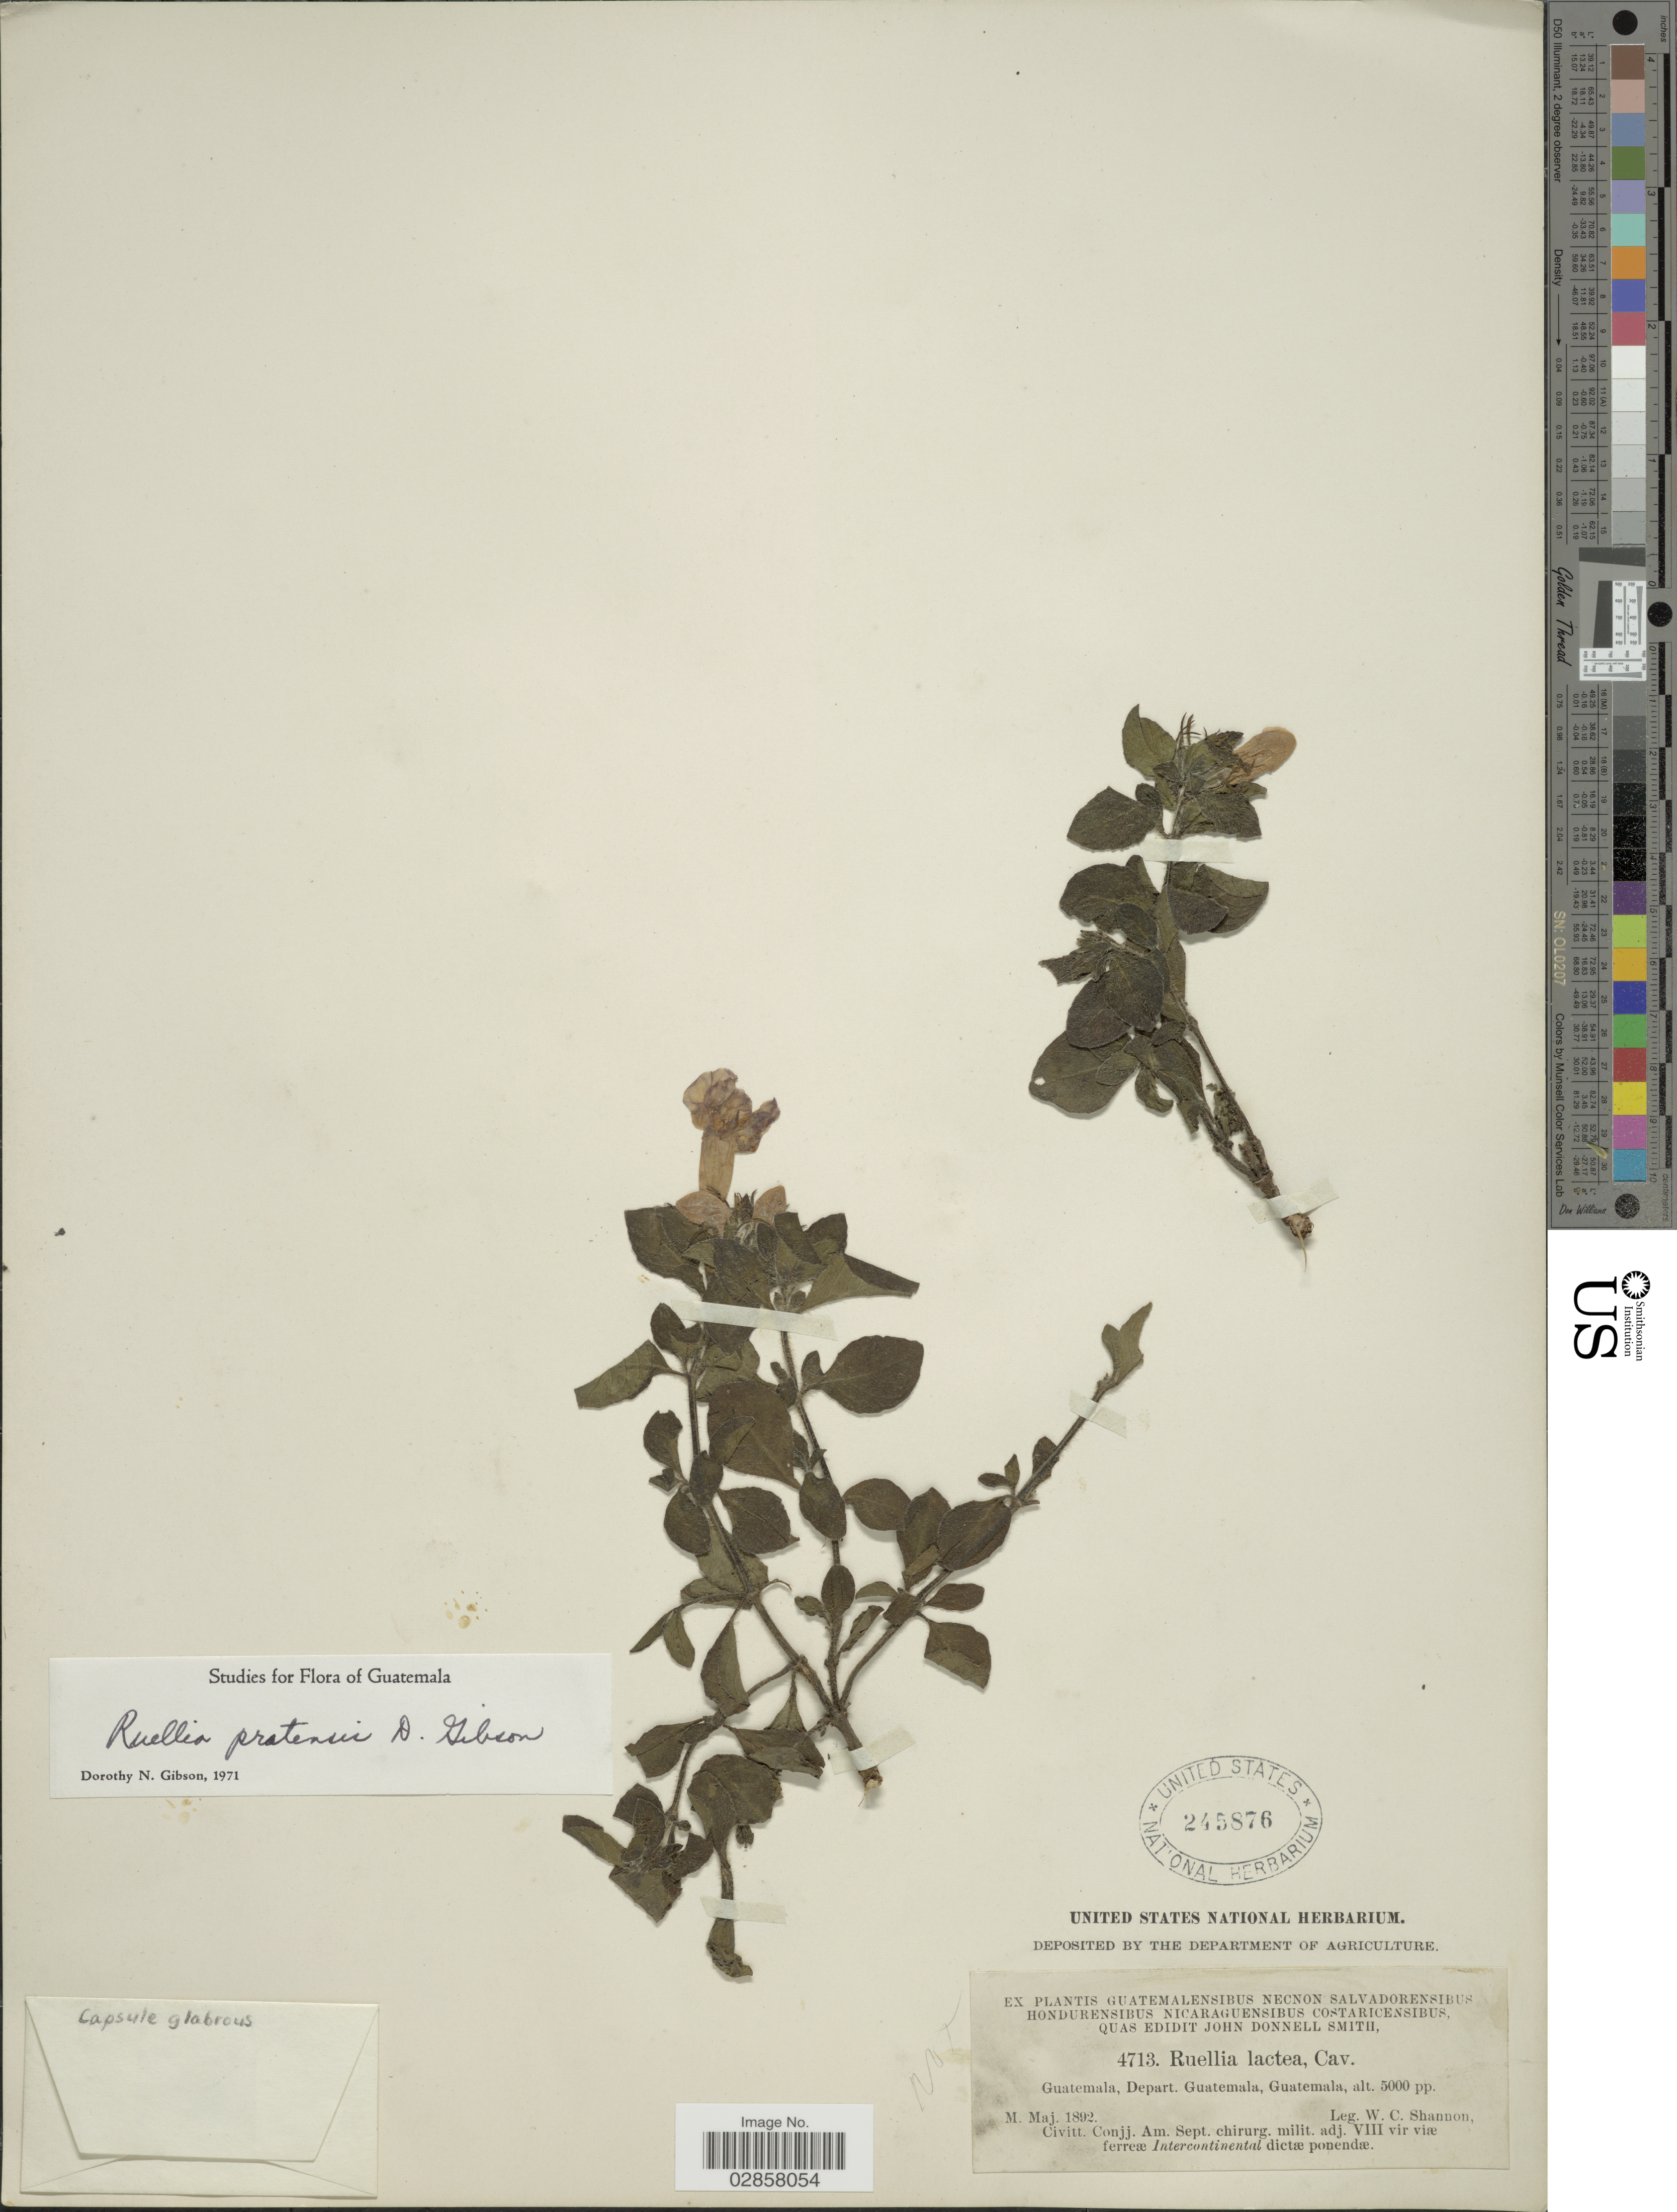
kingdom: Plantae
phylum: Tracheophyta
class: Magnoliopsida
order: Lamiales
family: Acanthaceae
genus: Ruellia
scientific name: Ruellia pratensis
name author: D.N. Gibson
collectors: W. C. Shannon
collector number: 4713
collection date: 1892-05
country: Guatemala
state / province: Guatemala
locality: Depart. Guatemala.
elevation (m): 1524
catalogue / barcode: US 245876